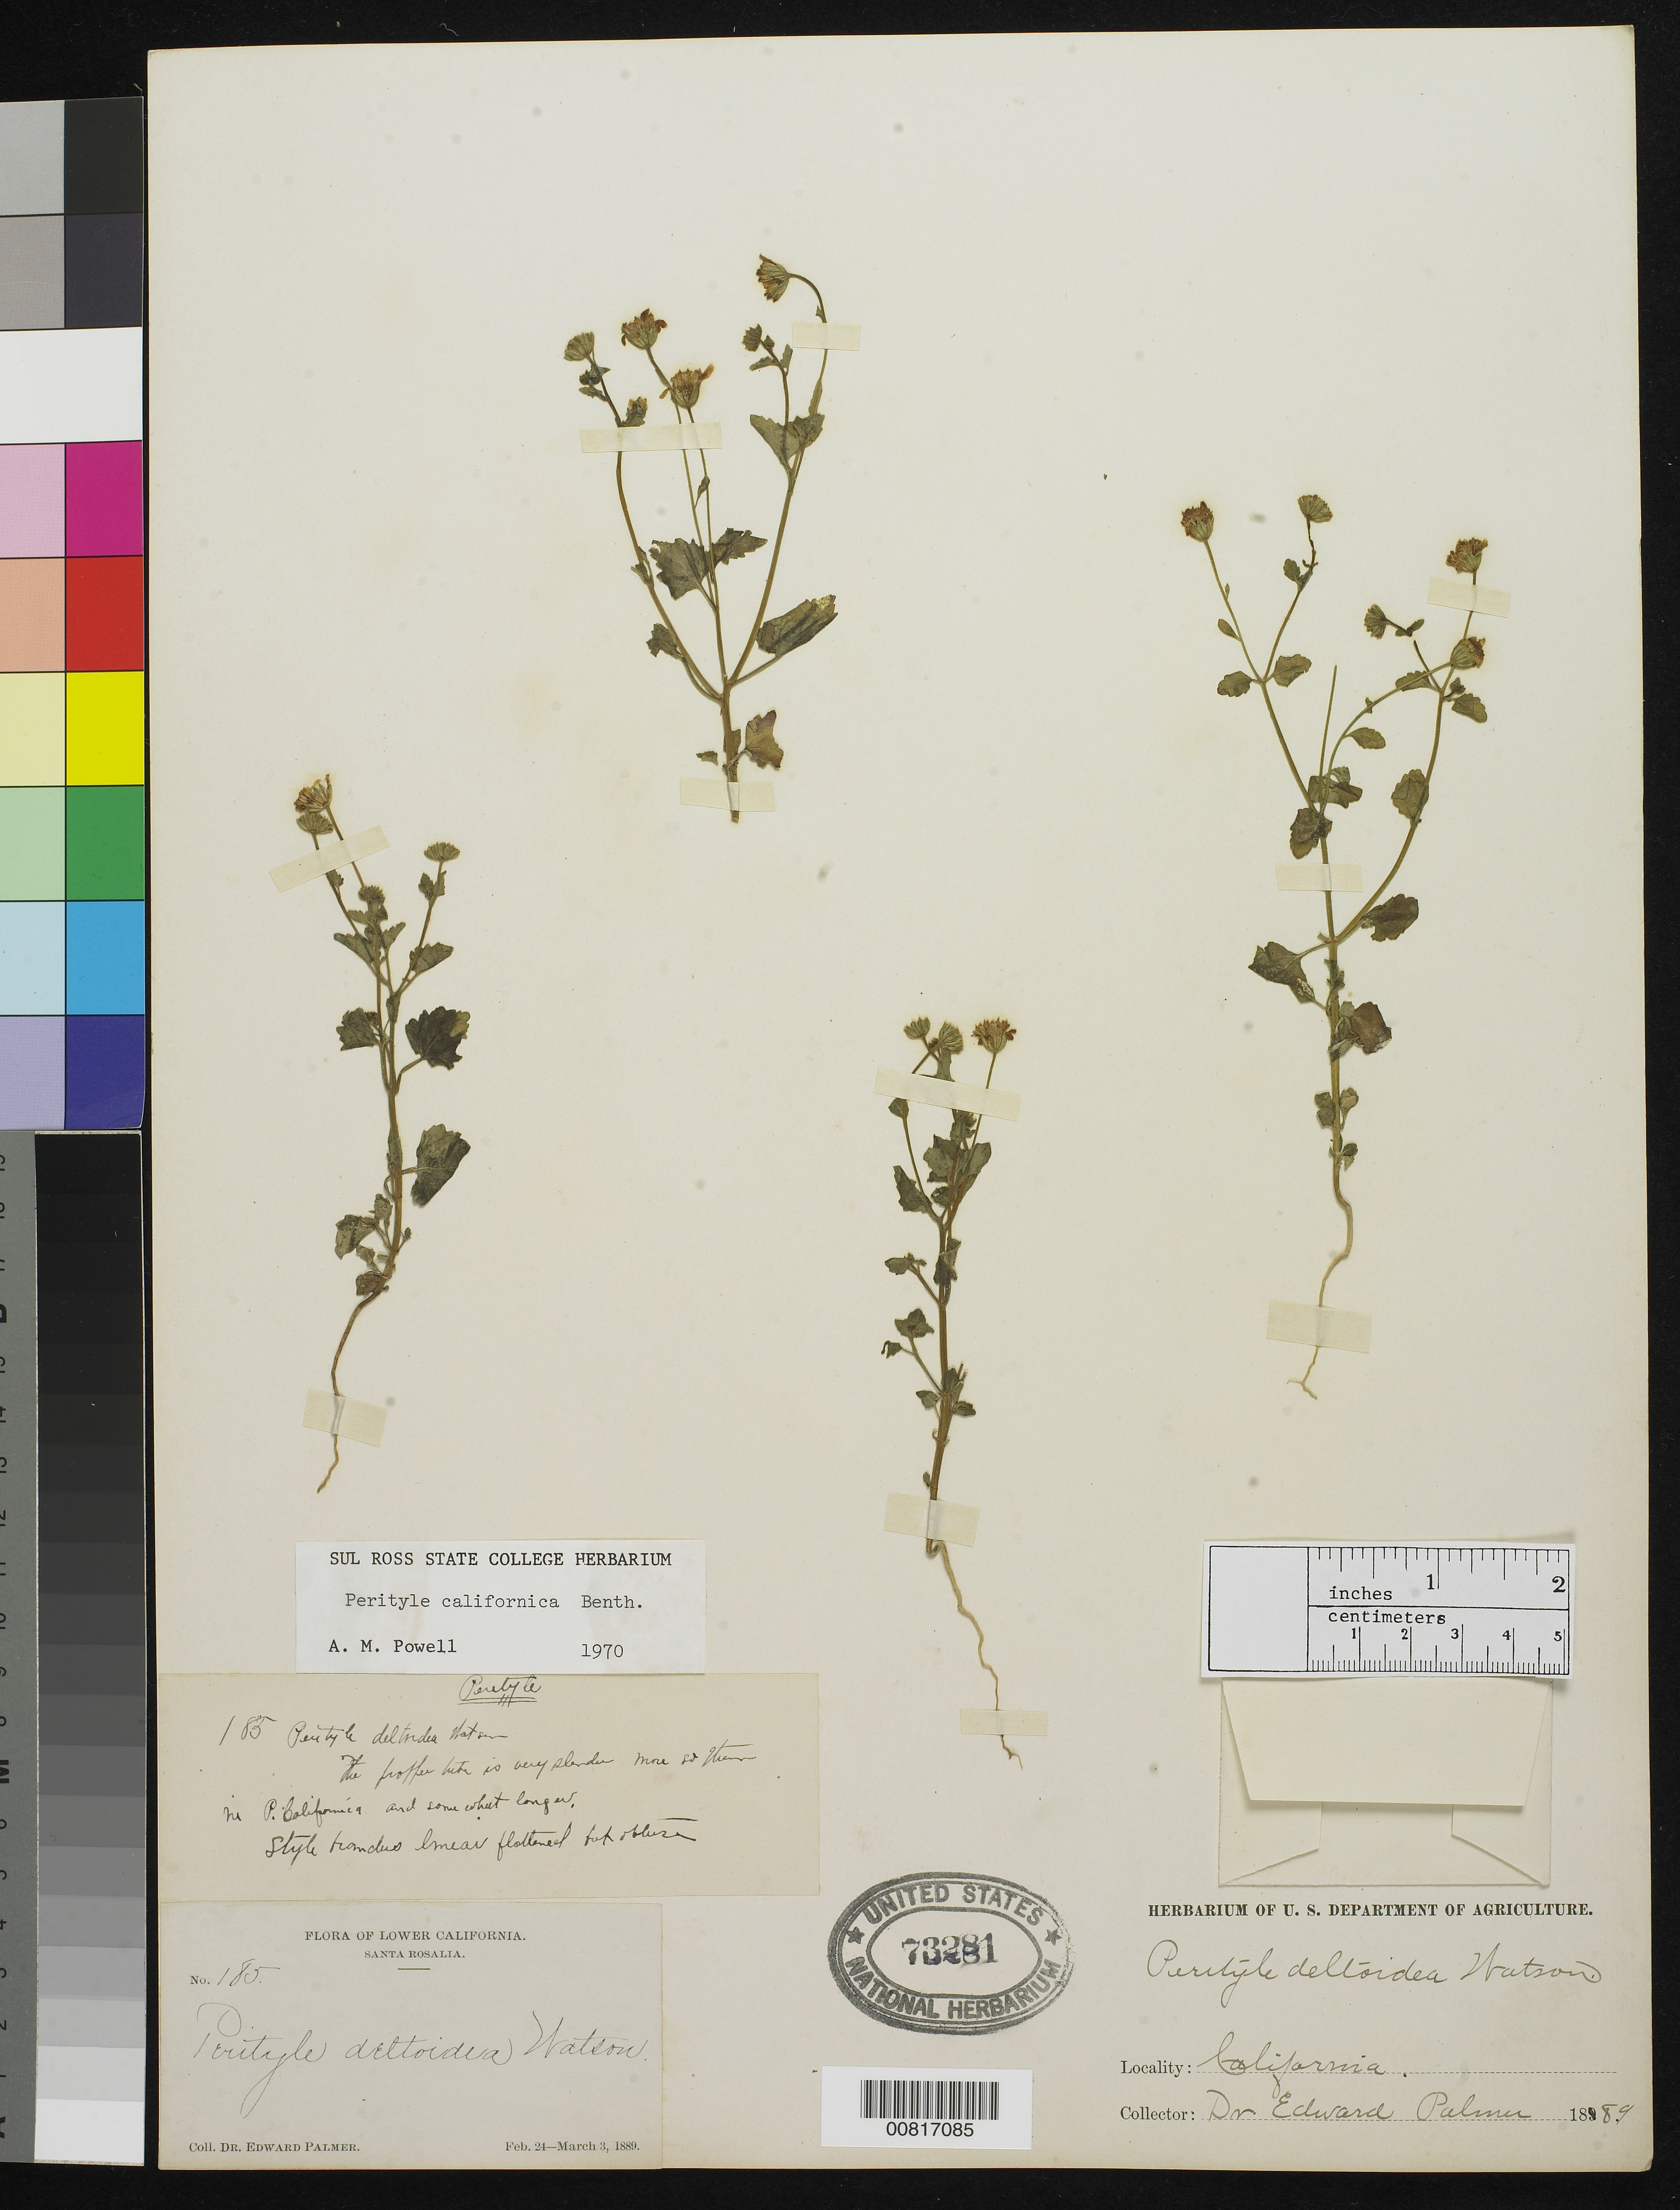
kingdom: Plantae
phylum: Tracheophyta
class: Magnoliopsida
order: Asterales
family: Asteraceae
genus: Perityle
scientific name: Perityle californica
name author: Benth.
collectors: E. Palmer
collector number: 185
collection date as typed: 24 Feb 1889 to 03 Mar 1889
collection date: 1889-02-24/1889-03-03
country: Mexico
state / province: Baja California Sur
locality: Lower California, Santa Rosalia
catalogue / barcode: US 73281